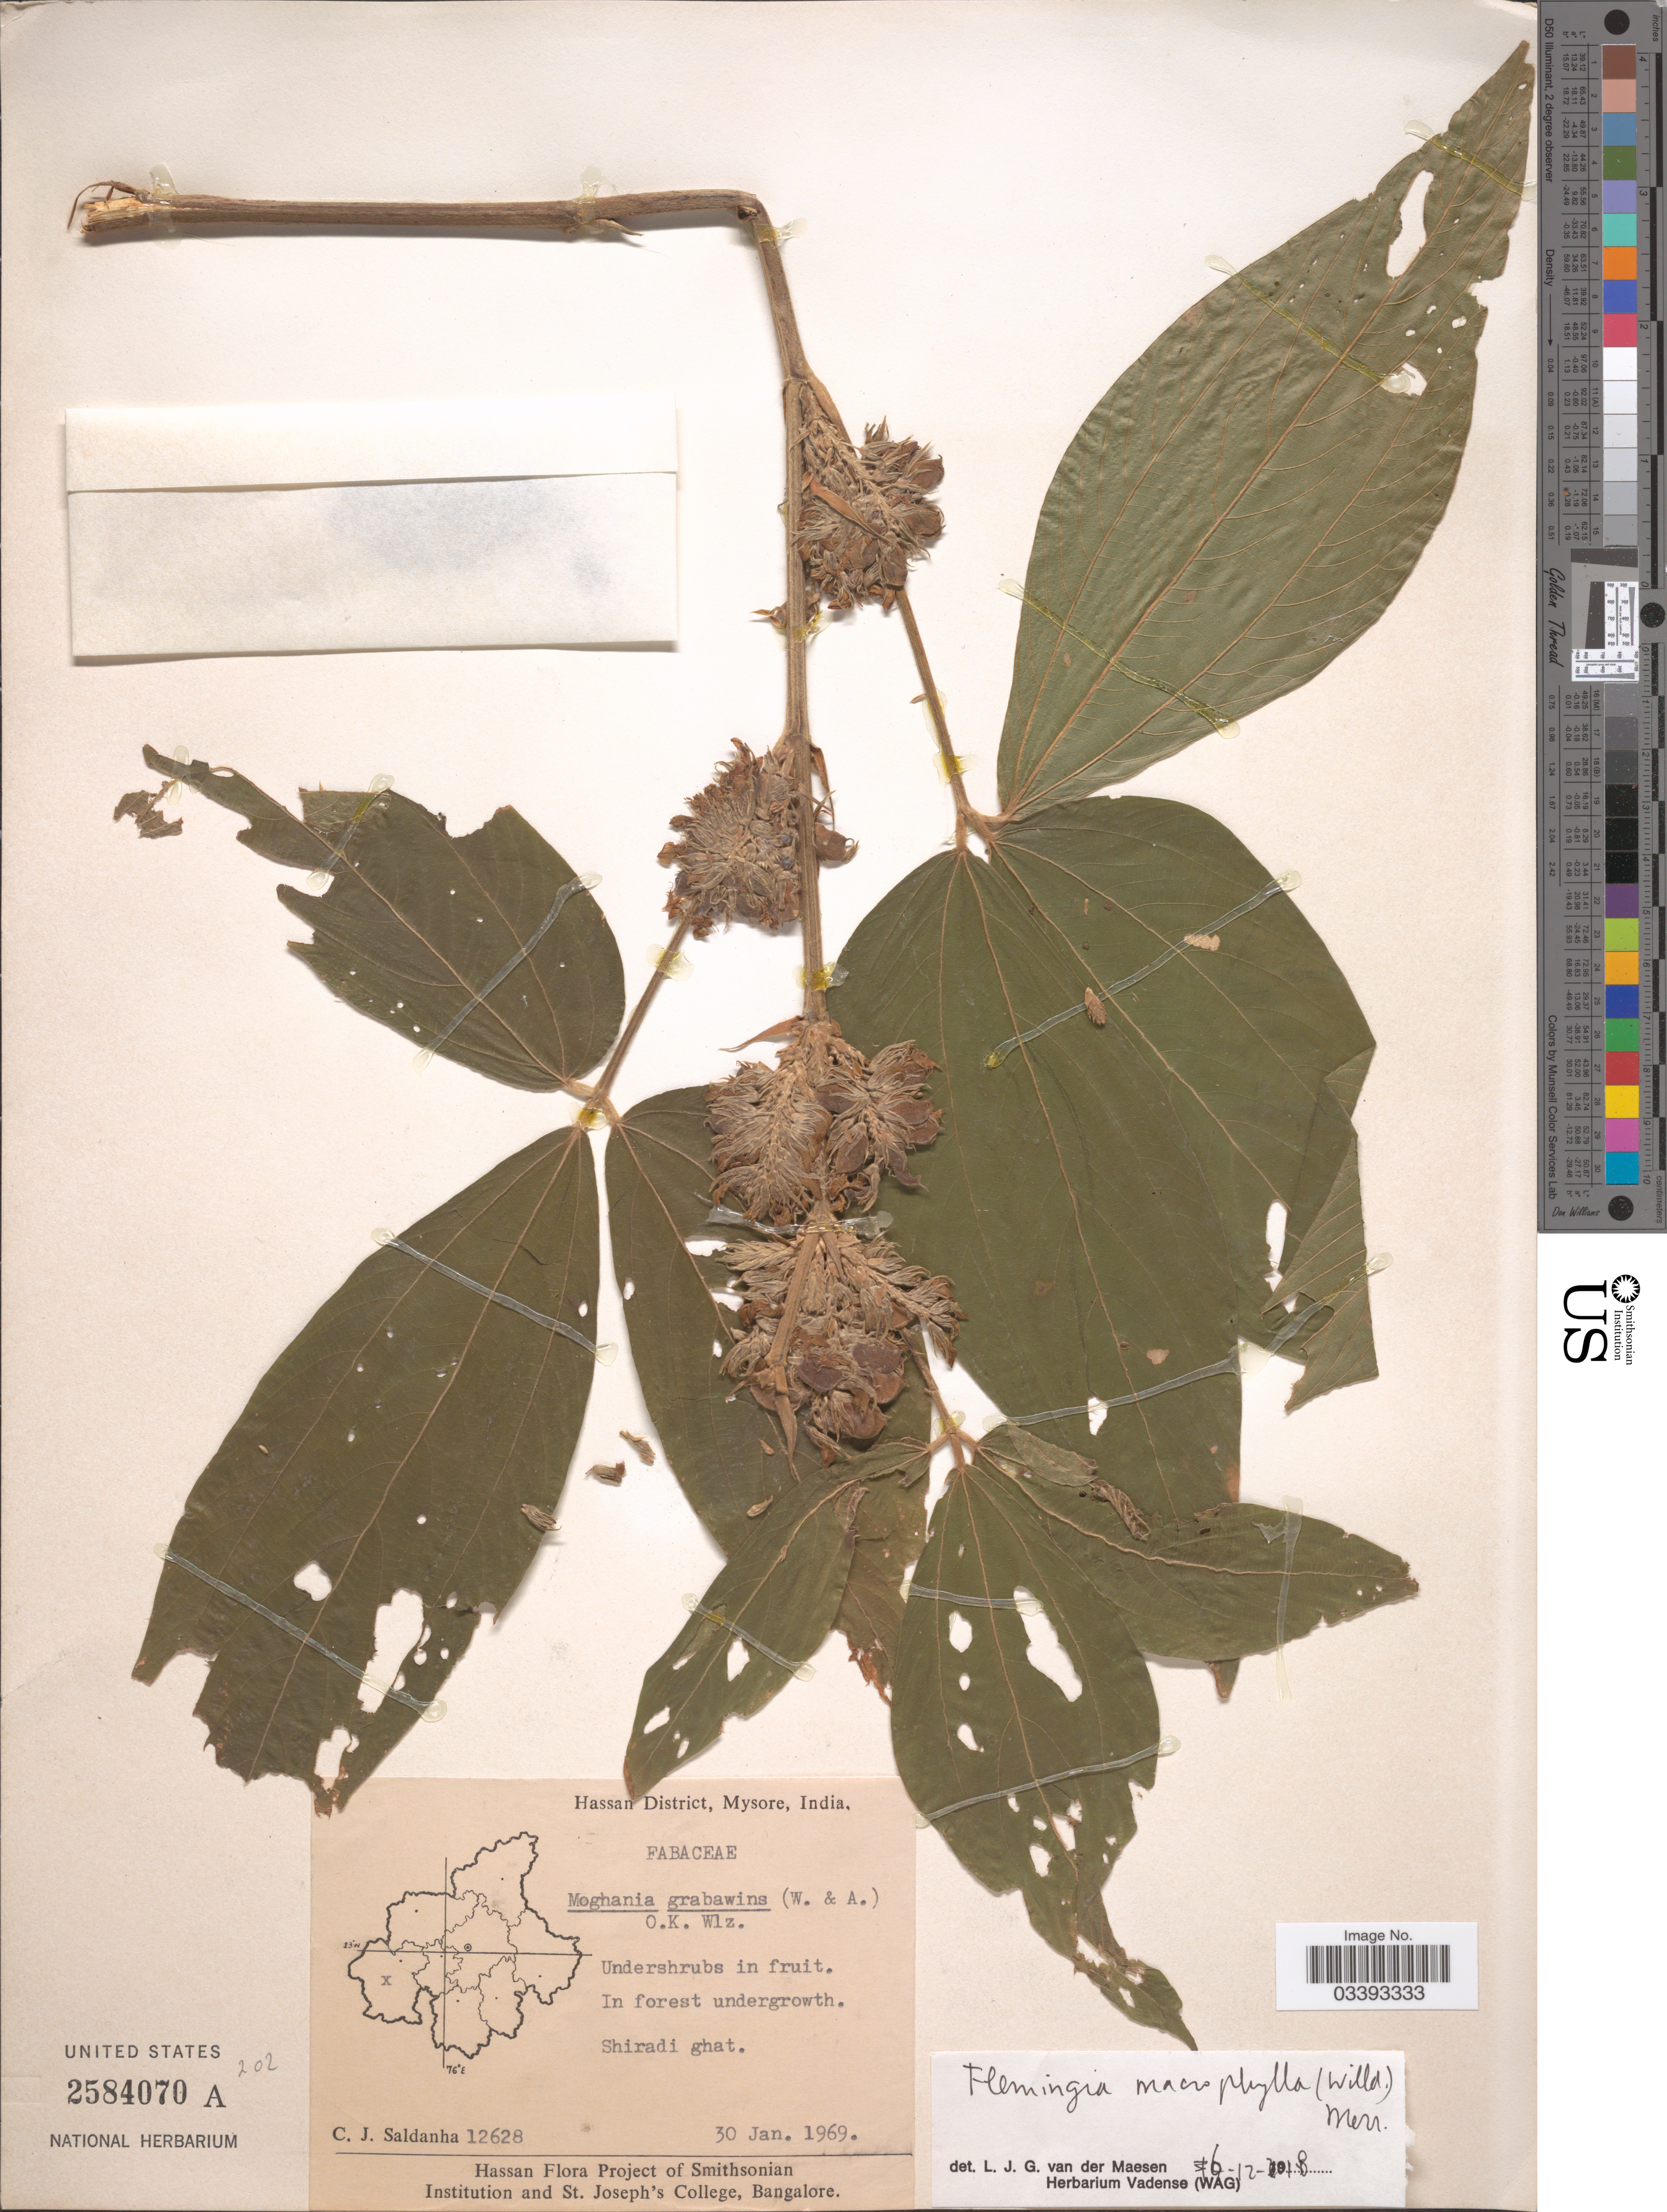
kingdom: Plantae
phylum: Tracheophyta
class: Magnoliopsida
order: Fabales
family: Fabaceae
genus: Flemingia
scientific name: Flemingia macrophylla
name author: (Willd.) Kuntze ex Merr.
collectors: C. J. Saldanha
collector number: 12628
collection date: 1969-01-30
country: India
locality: Hassan District, Mysore. Shiradi ghat.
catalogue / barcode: US 2584070A